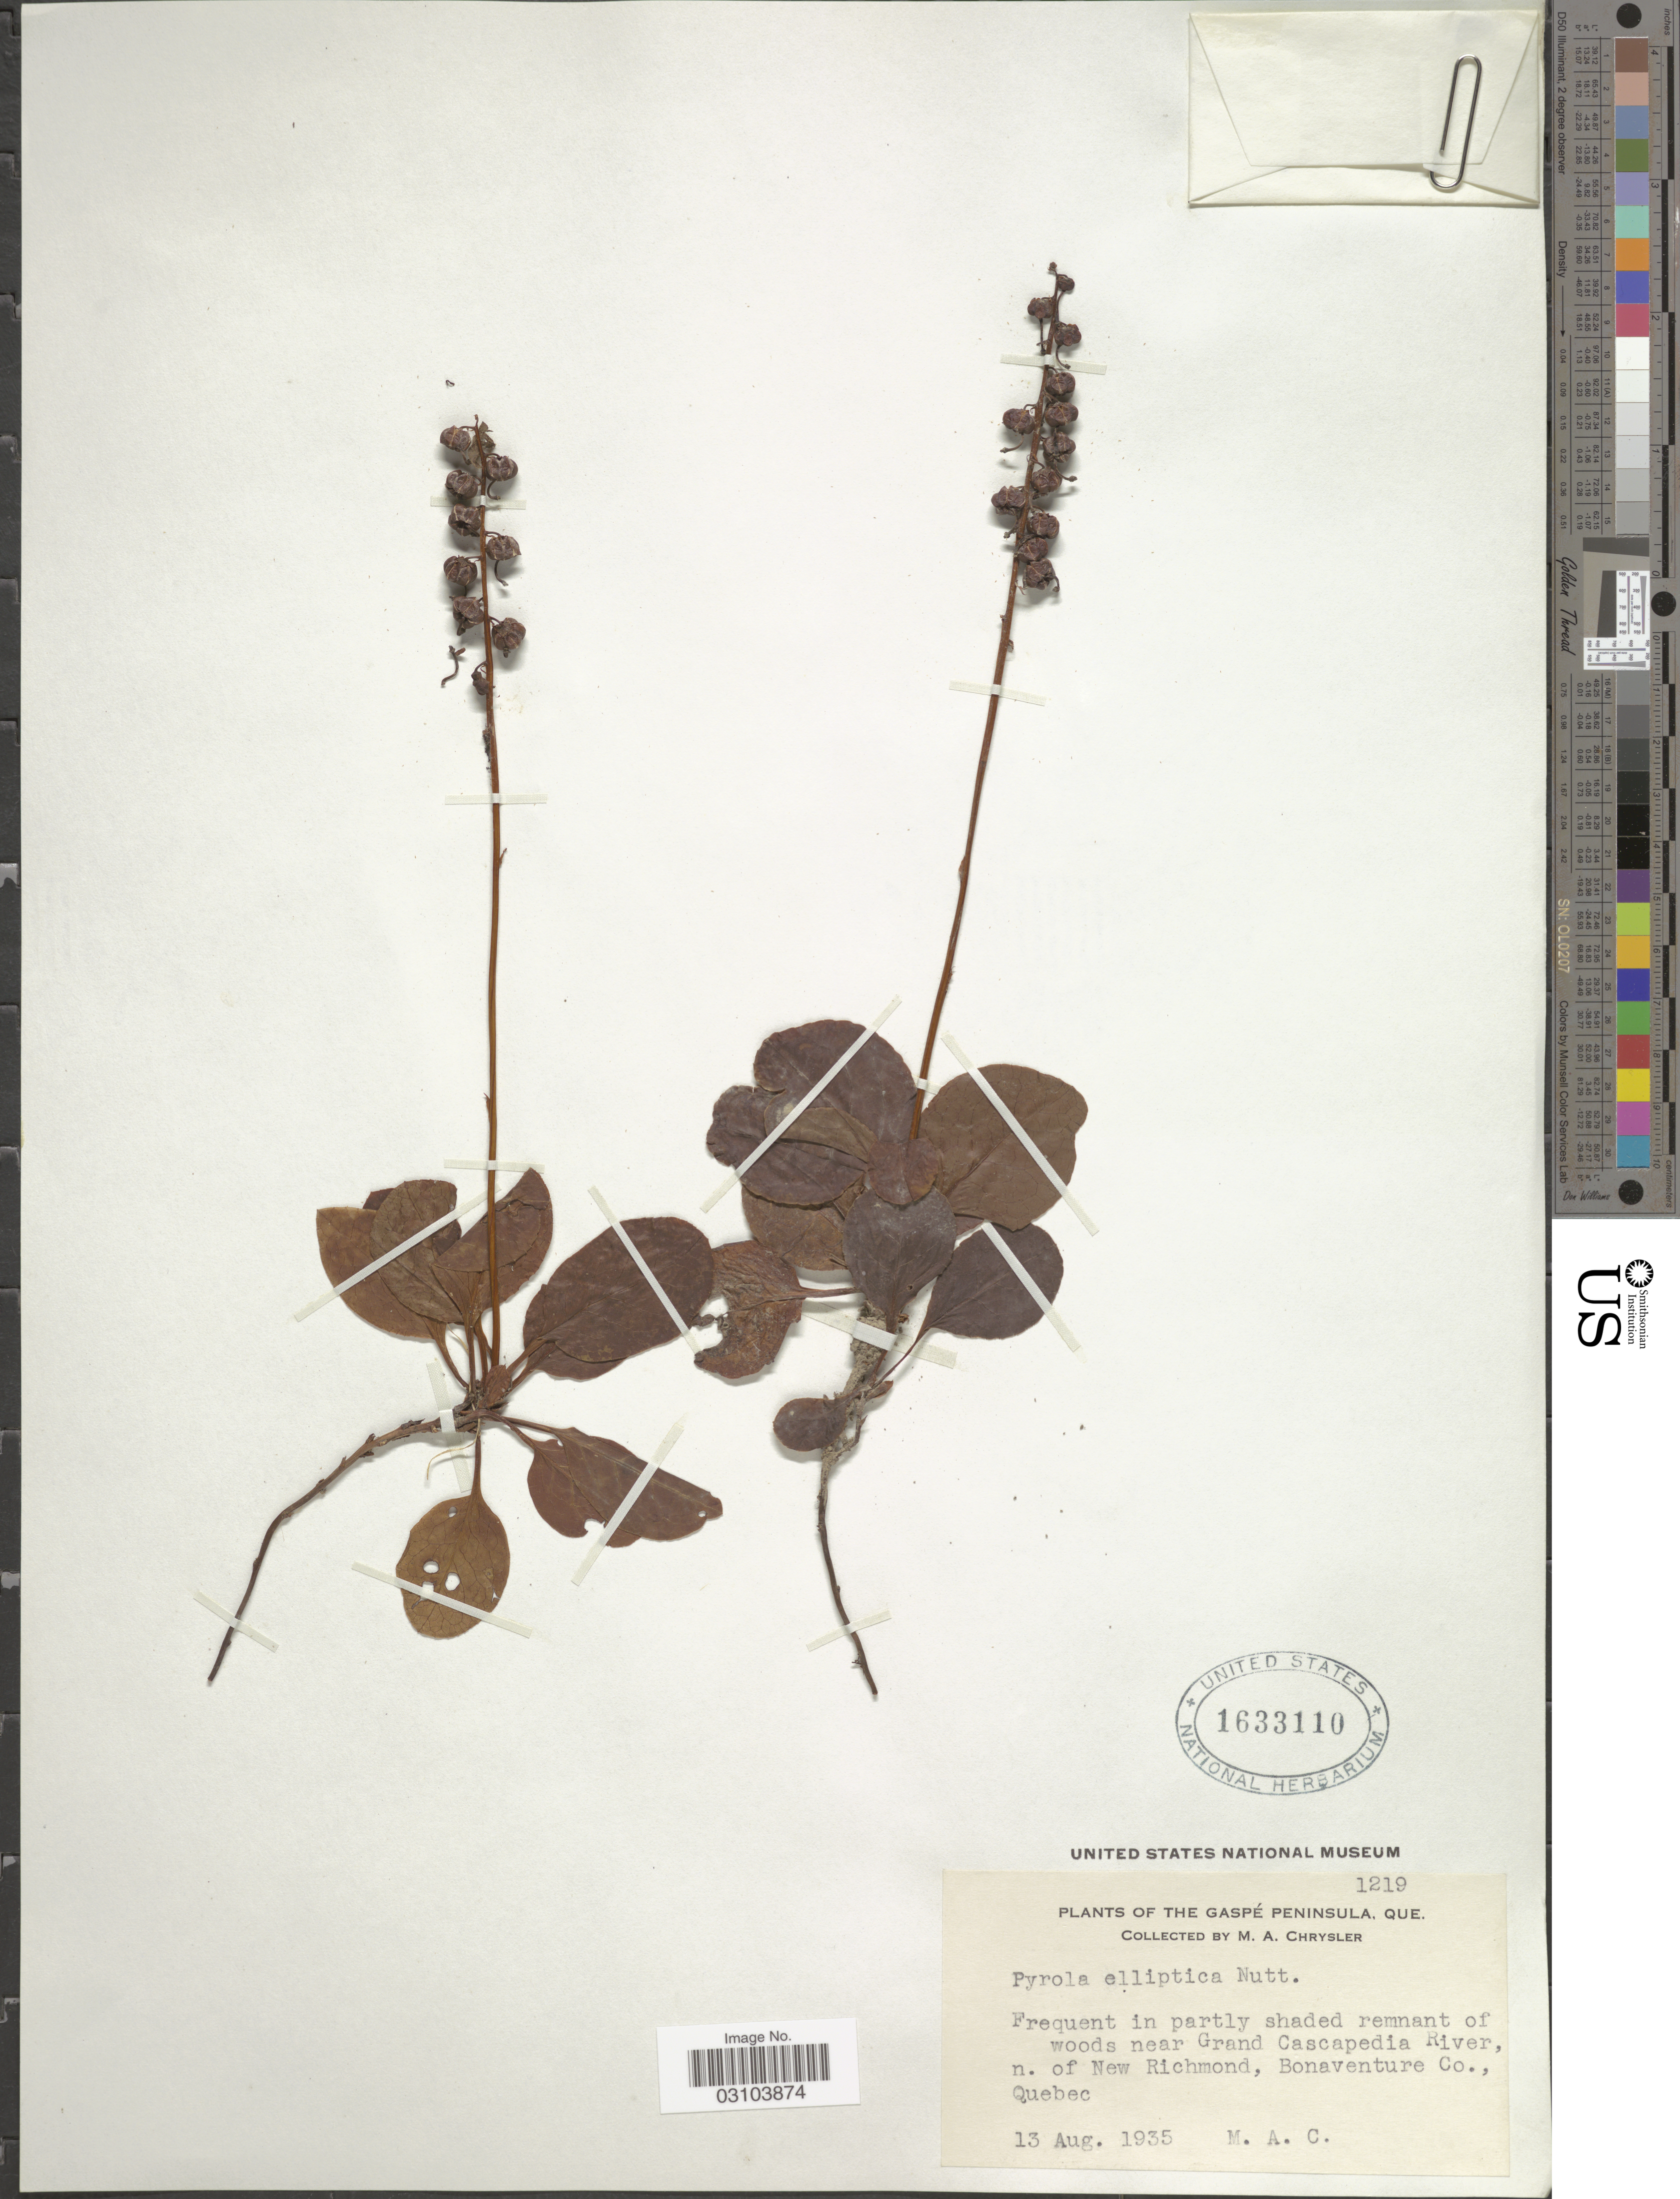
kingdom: Plantae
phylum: Tracheophyta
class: Magnoliopsida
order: Ericales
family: Ericaceae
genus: Pyrola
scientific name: Pyrola elliptica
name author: Nutt.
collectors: M. Chrysler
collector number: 1219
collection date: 1935-08-13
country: Canada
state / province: Quebec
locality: The Gaspé Peninsula, Que. Woods near Grand Cascapedia River, n. of New Richmond, Bonaventure Co.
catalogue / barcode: US 1633110